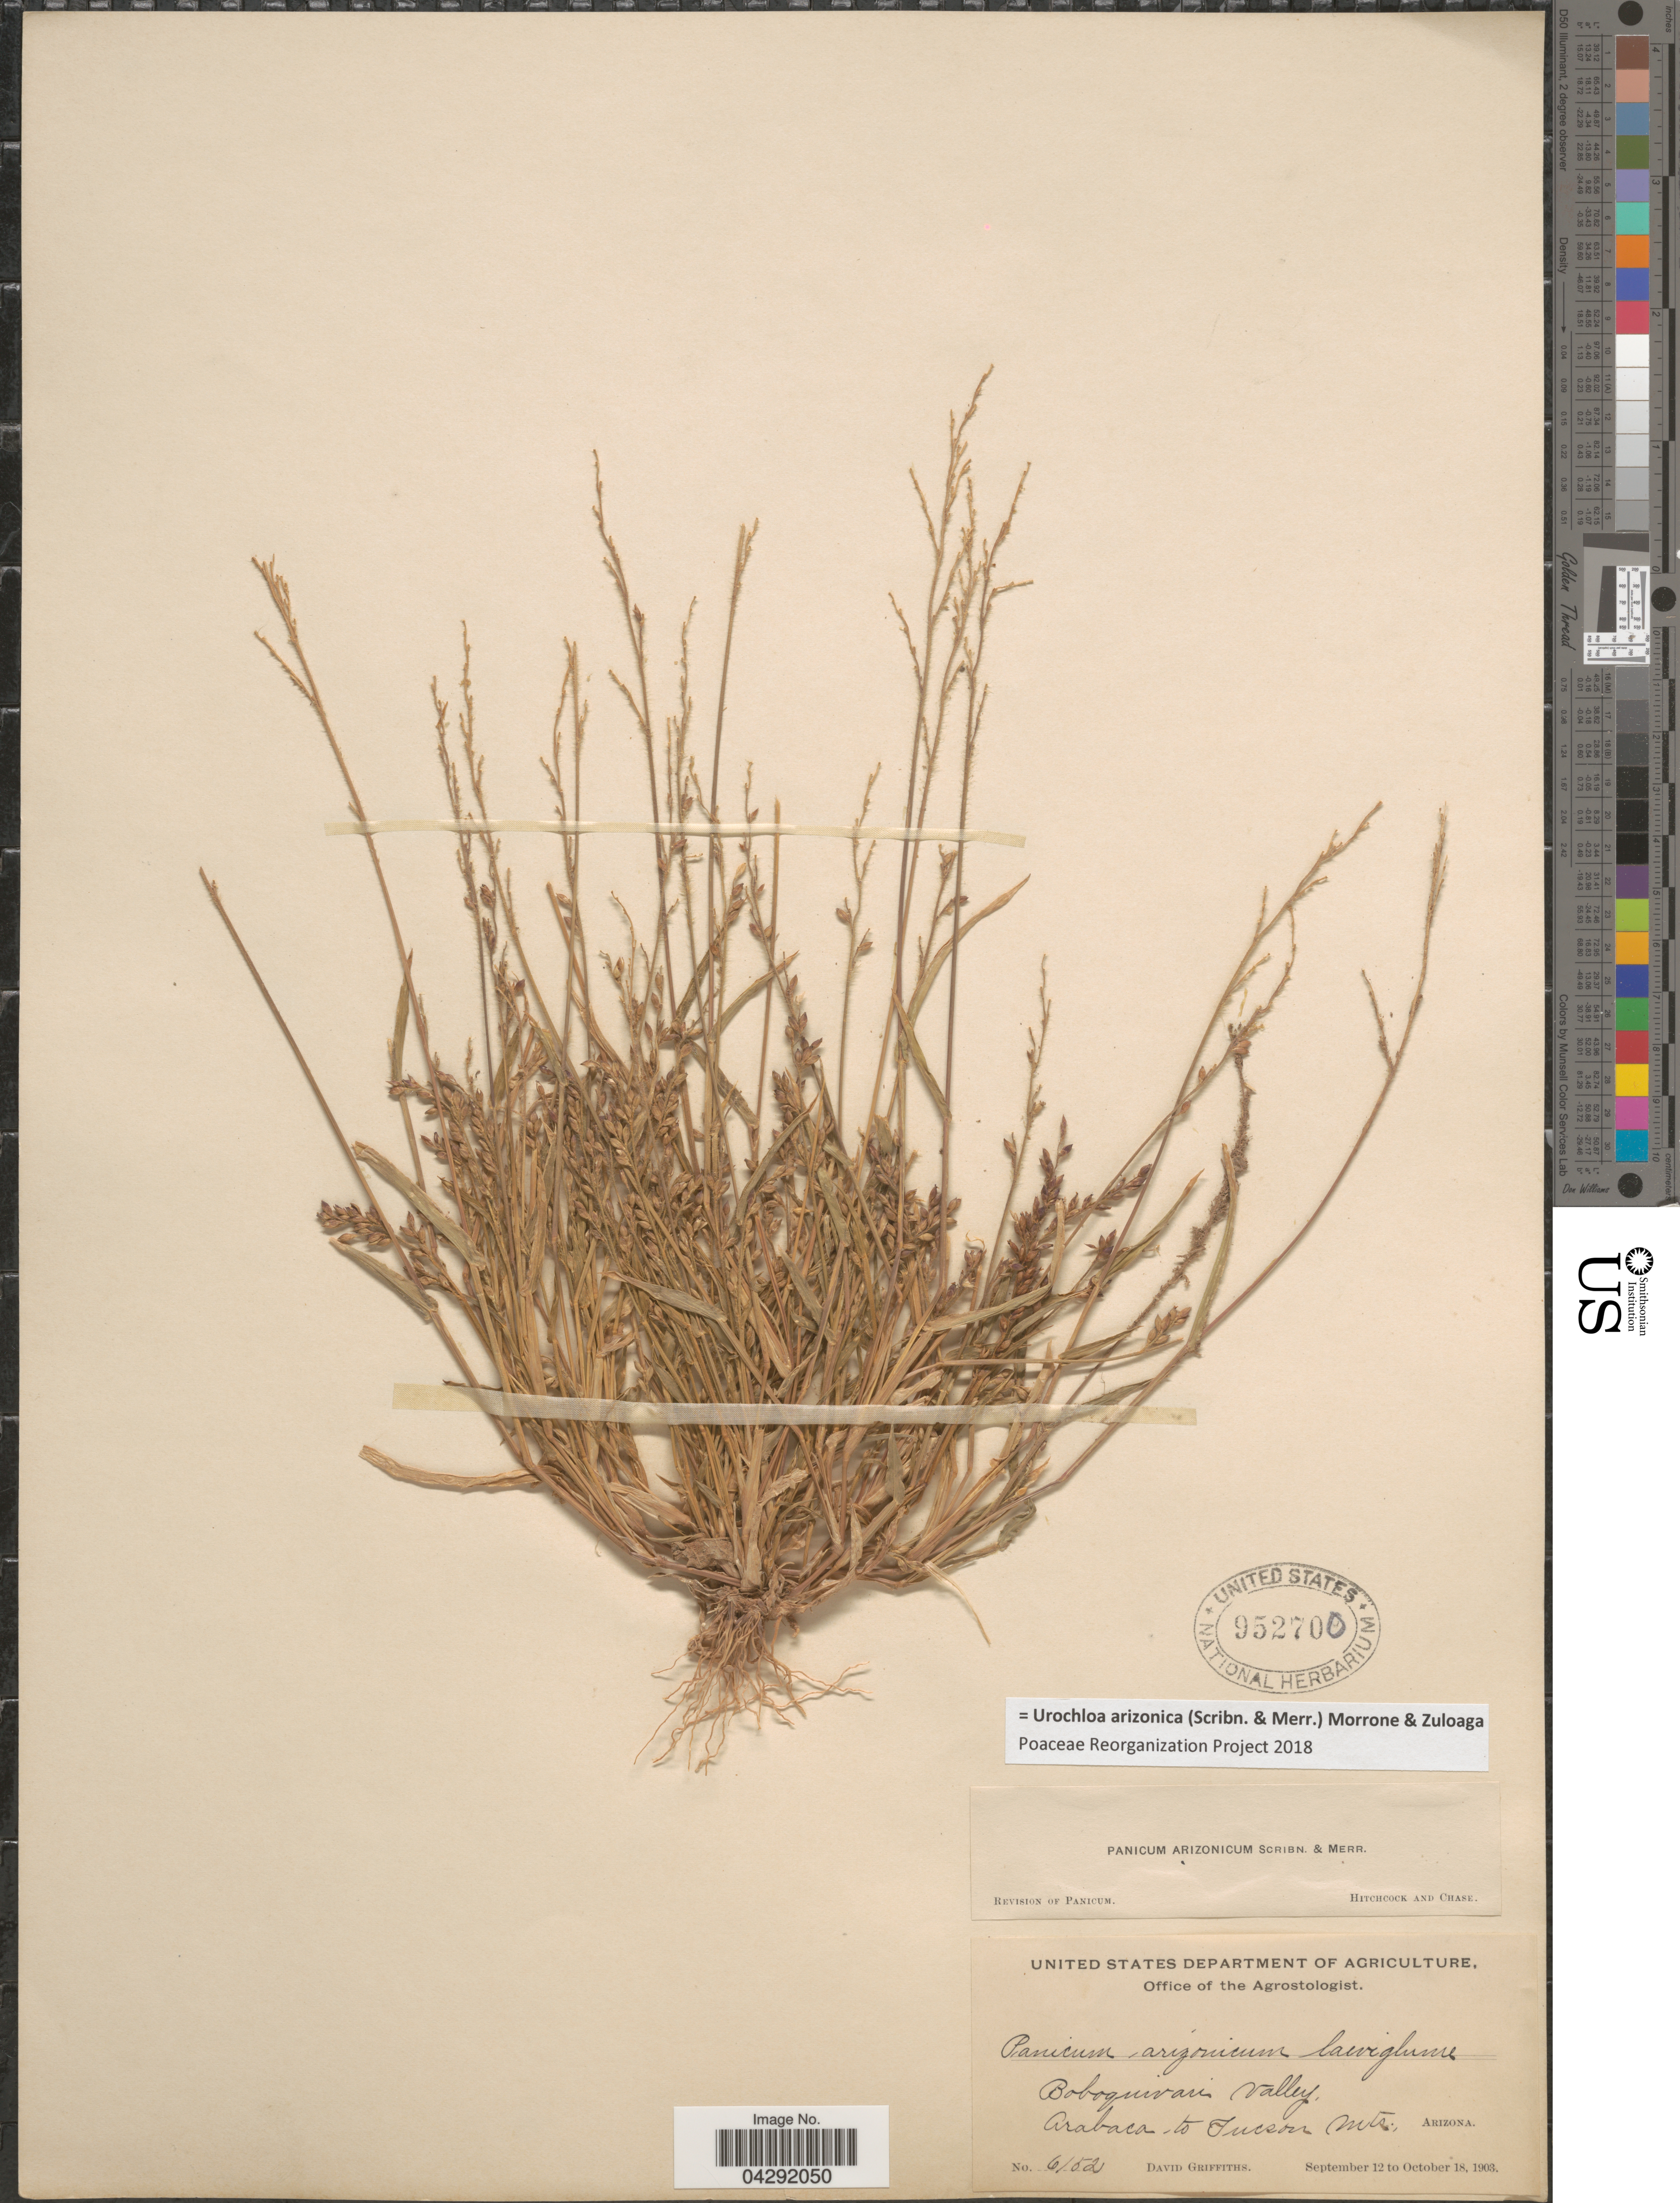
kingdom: Plantae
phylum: Tracheophyta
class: Liliopsida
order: Poales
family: Poaceae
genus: Urochloa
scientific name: Urochloa arizonica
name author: (Scribn. & Merr.) Morrone & Zuloaga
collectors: D. Griffiths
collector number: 6152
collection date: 1903-09-12/1903-10-18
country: United States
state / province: Arizona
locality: Boboquivari Valley, Arabaca to Tucson Mts.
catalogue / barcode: US 952700